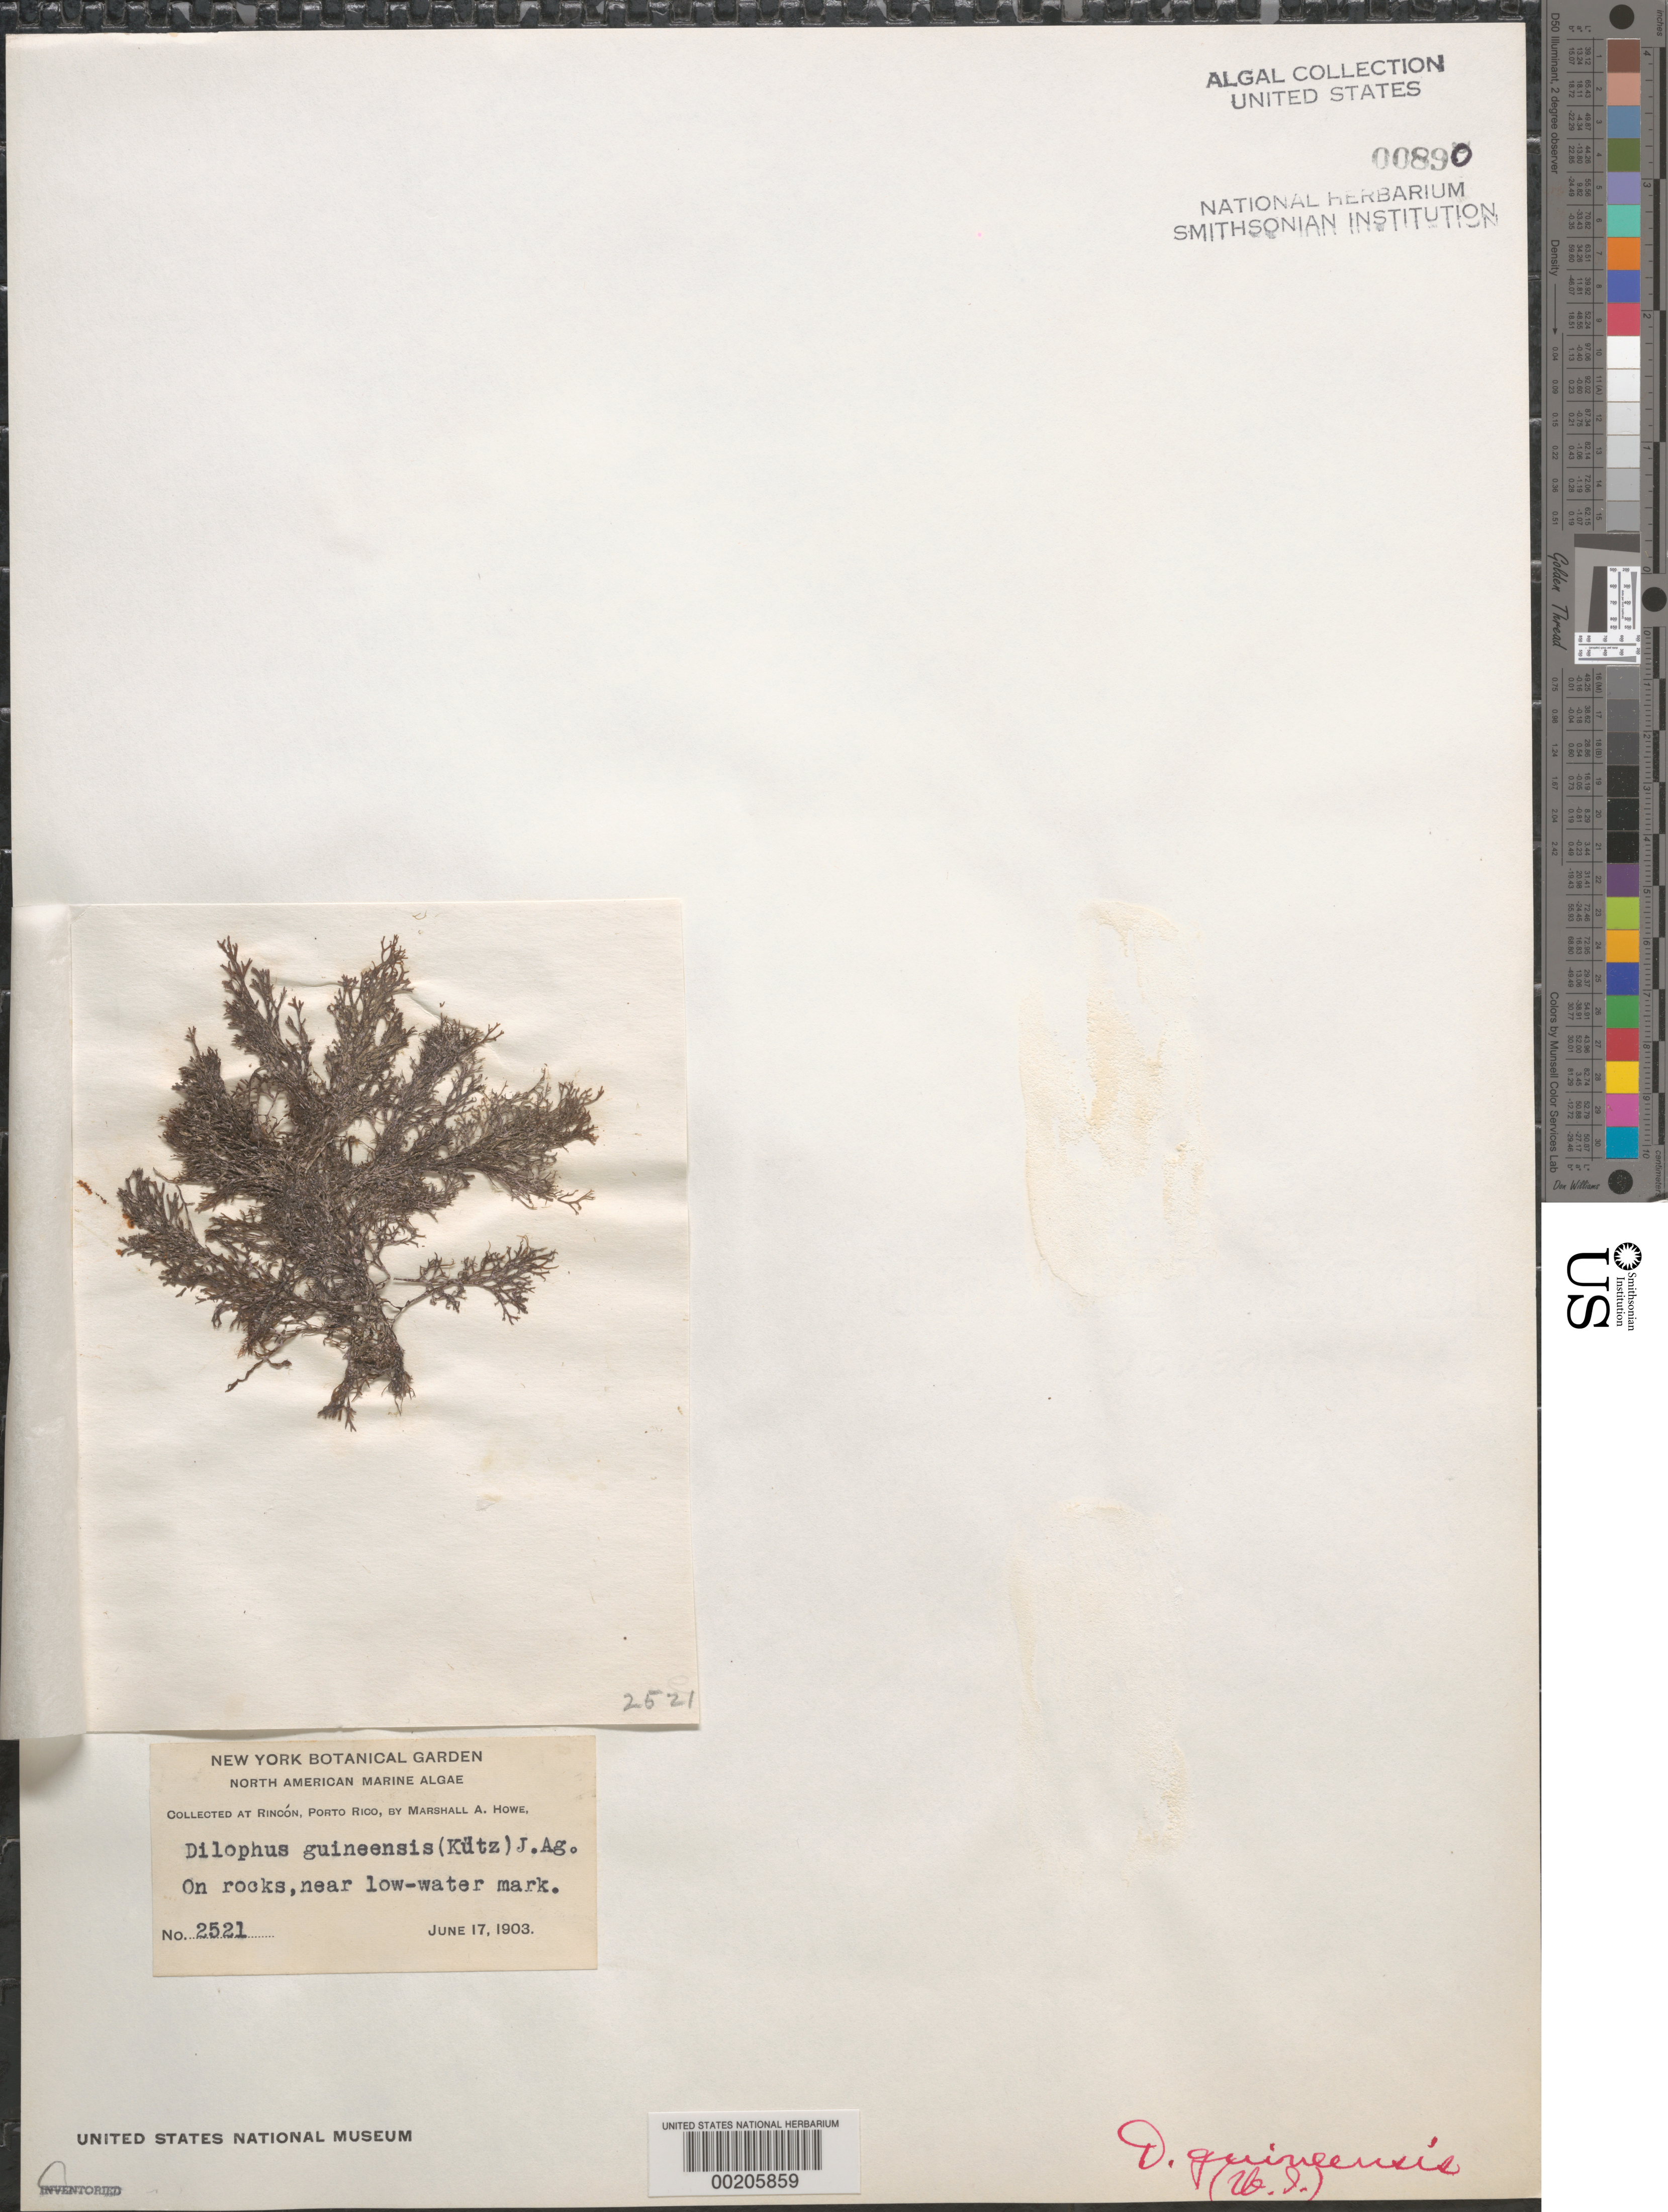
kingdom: Chromista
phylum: Ochrophyta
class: Phaeophyceae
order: Dictyotales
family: Dictyotaceae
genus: Dictyota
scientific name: Dictyota guineensis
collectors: M. A. Howe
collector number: MAH 2521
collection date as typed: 17 Jun 1903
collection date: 1903-06-17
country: Puerto Rico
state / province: Rincon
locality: Rincon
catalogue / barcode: US 890